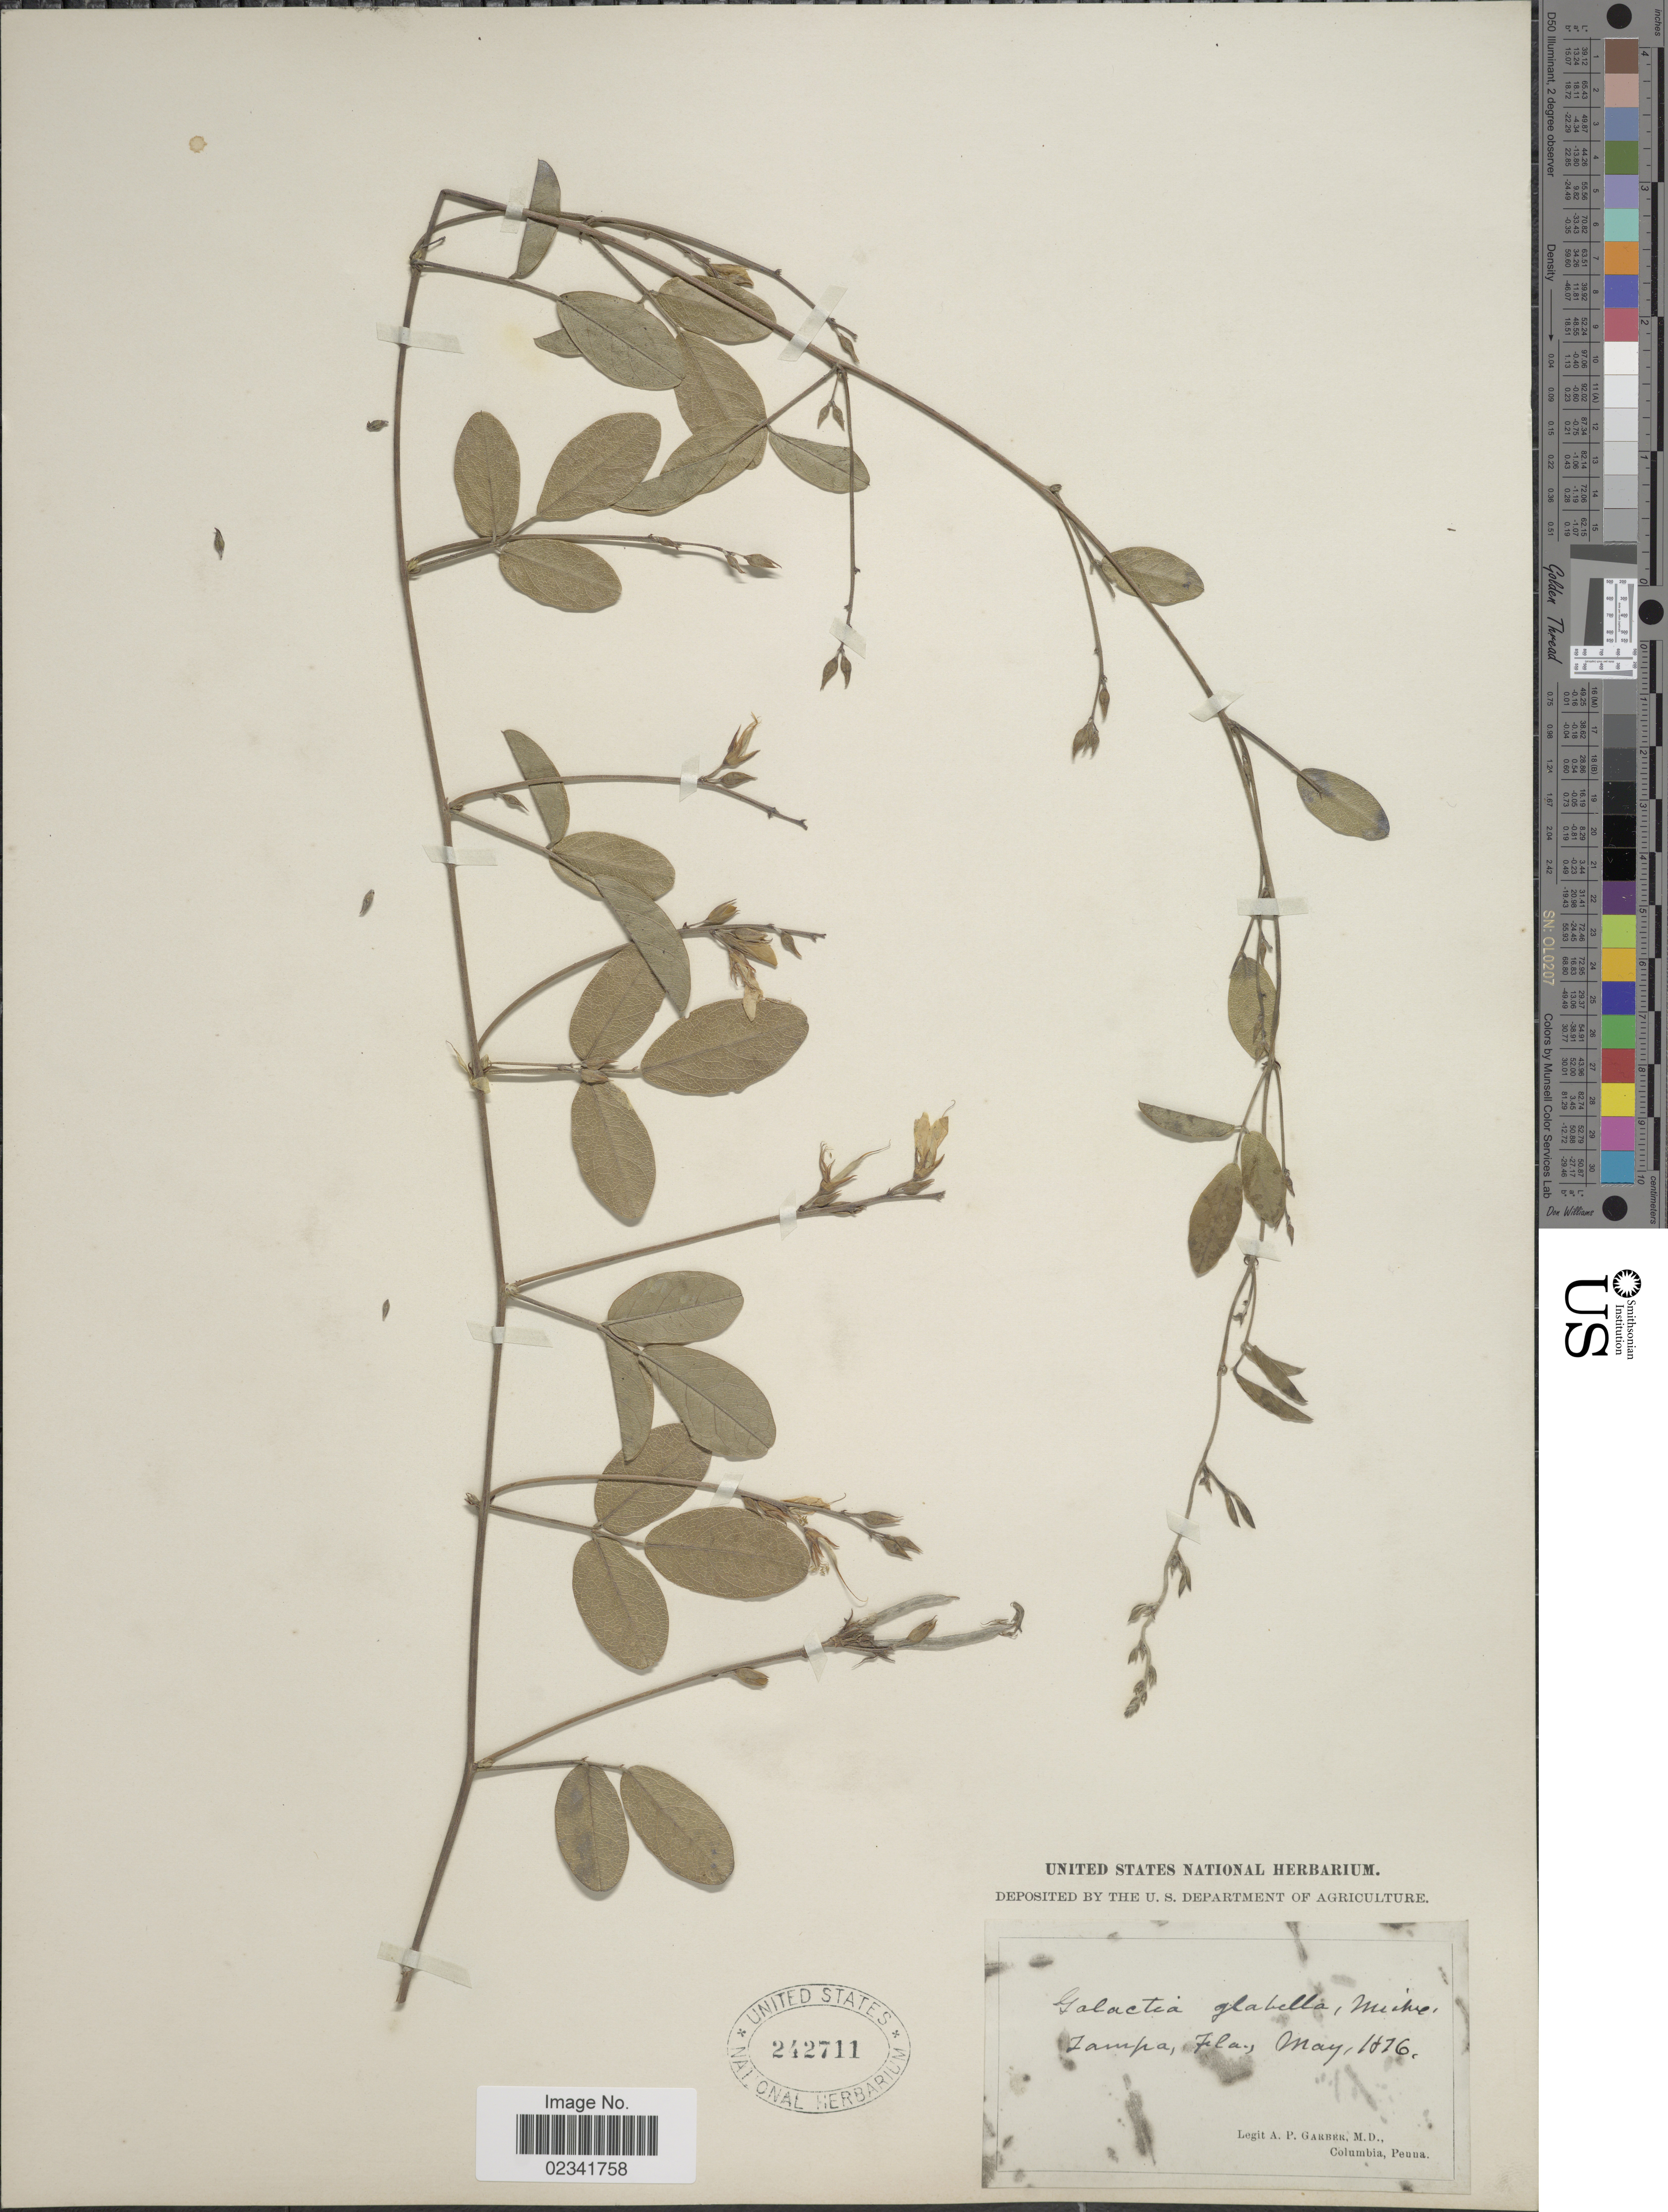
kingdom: Plantae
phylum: Tracheophyta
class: Magnoliopsida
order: Fabales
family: Fabaceae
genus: Galactia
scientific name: Galactia regularis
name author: (L.) Britton, Stearns & Poggenb.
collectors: A. P. Garber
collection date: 1876-05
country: United States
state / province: Florida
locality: Tampa, Fla.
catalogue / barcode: US 242711